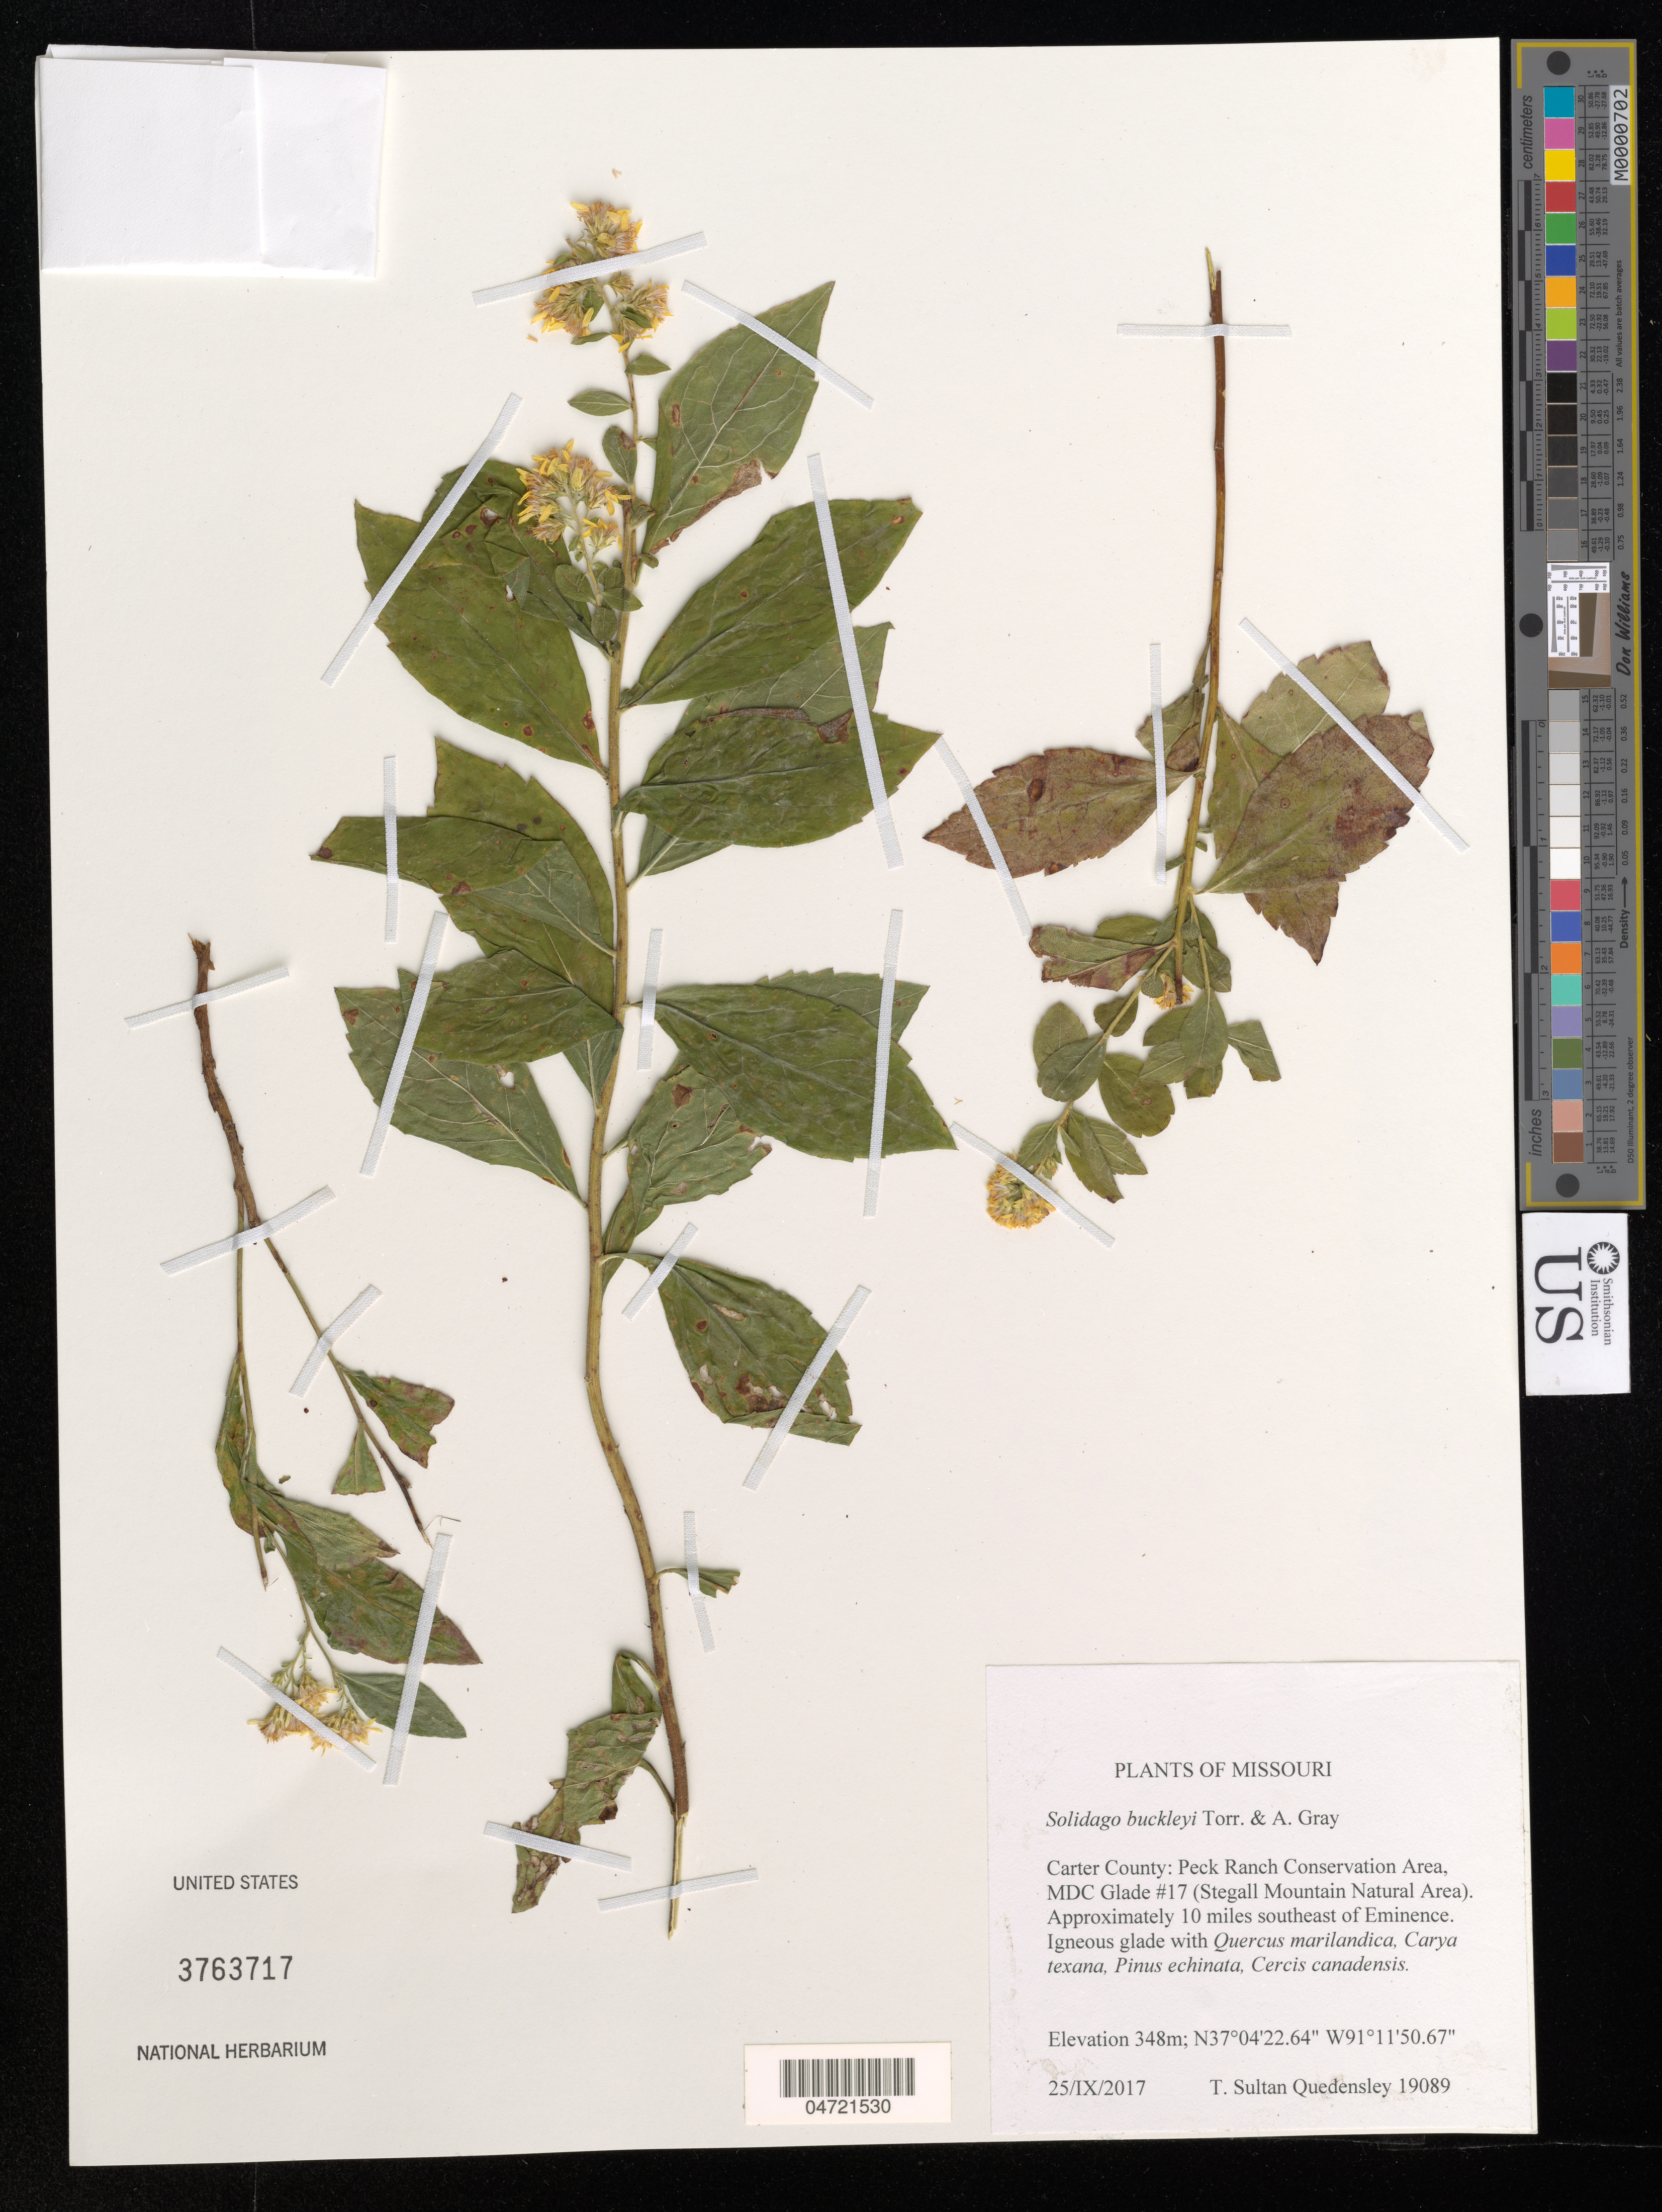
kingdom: Plantae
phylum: Tracheophyta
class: Magnoliopsida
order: Asterales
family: Asteraceae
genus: Solidago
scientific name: Solidago buckleyi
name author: Torr. & A. Gray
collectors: T. S. Quedensley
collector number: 19089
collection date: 2017-09-25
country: United States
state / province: Missouri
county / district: Carter County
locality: Peck Ranch Conservation Area, MDC Glade #17. (Stegall Mountain Natural Area). Approx. 10 miles SE of Eminence.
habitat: Igneous glade.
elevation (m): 348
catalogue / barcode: US 3763717